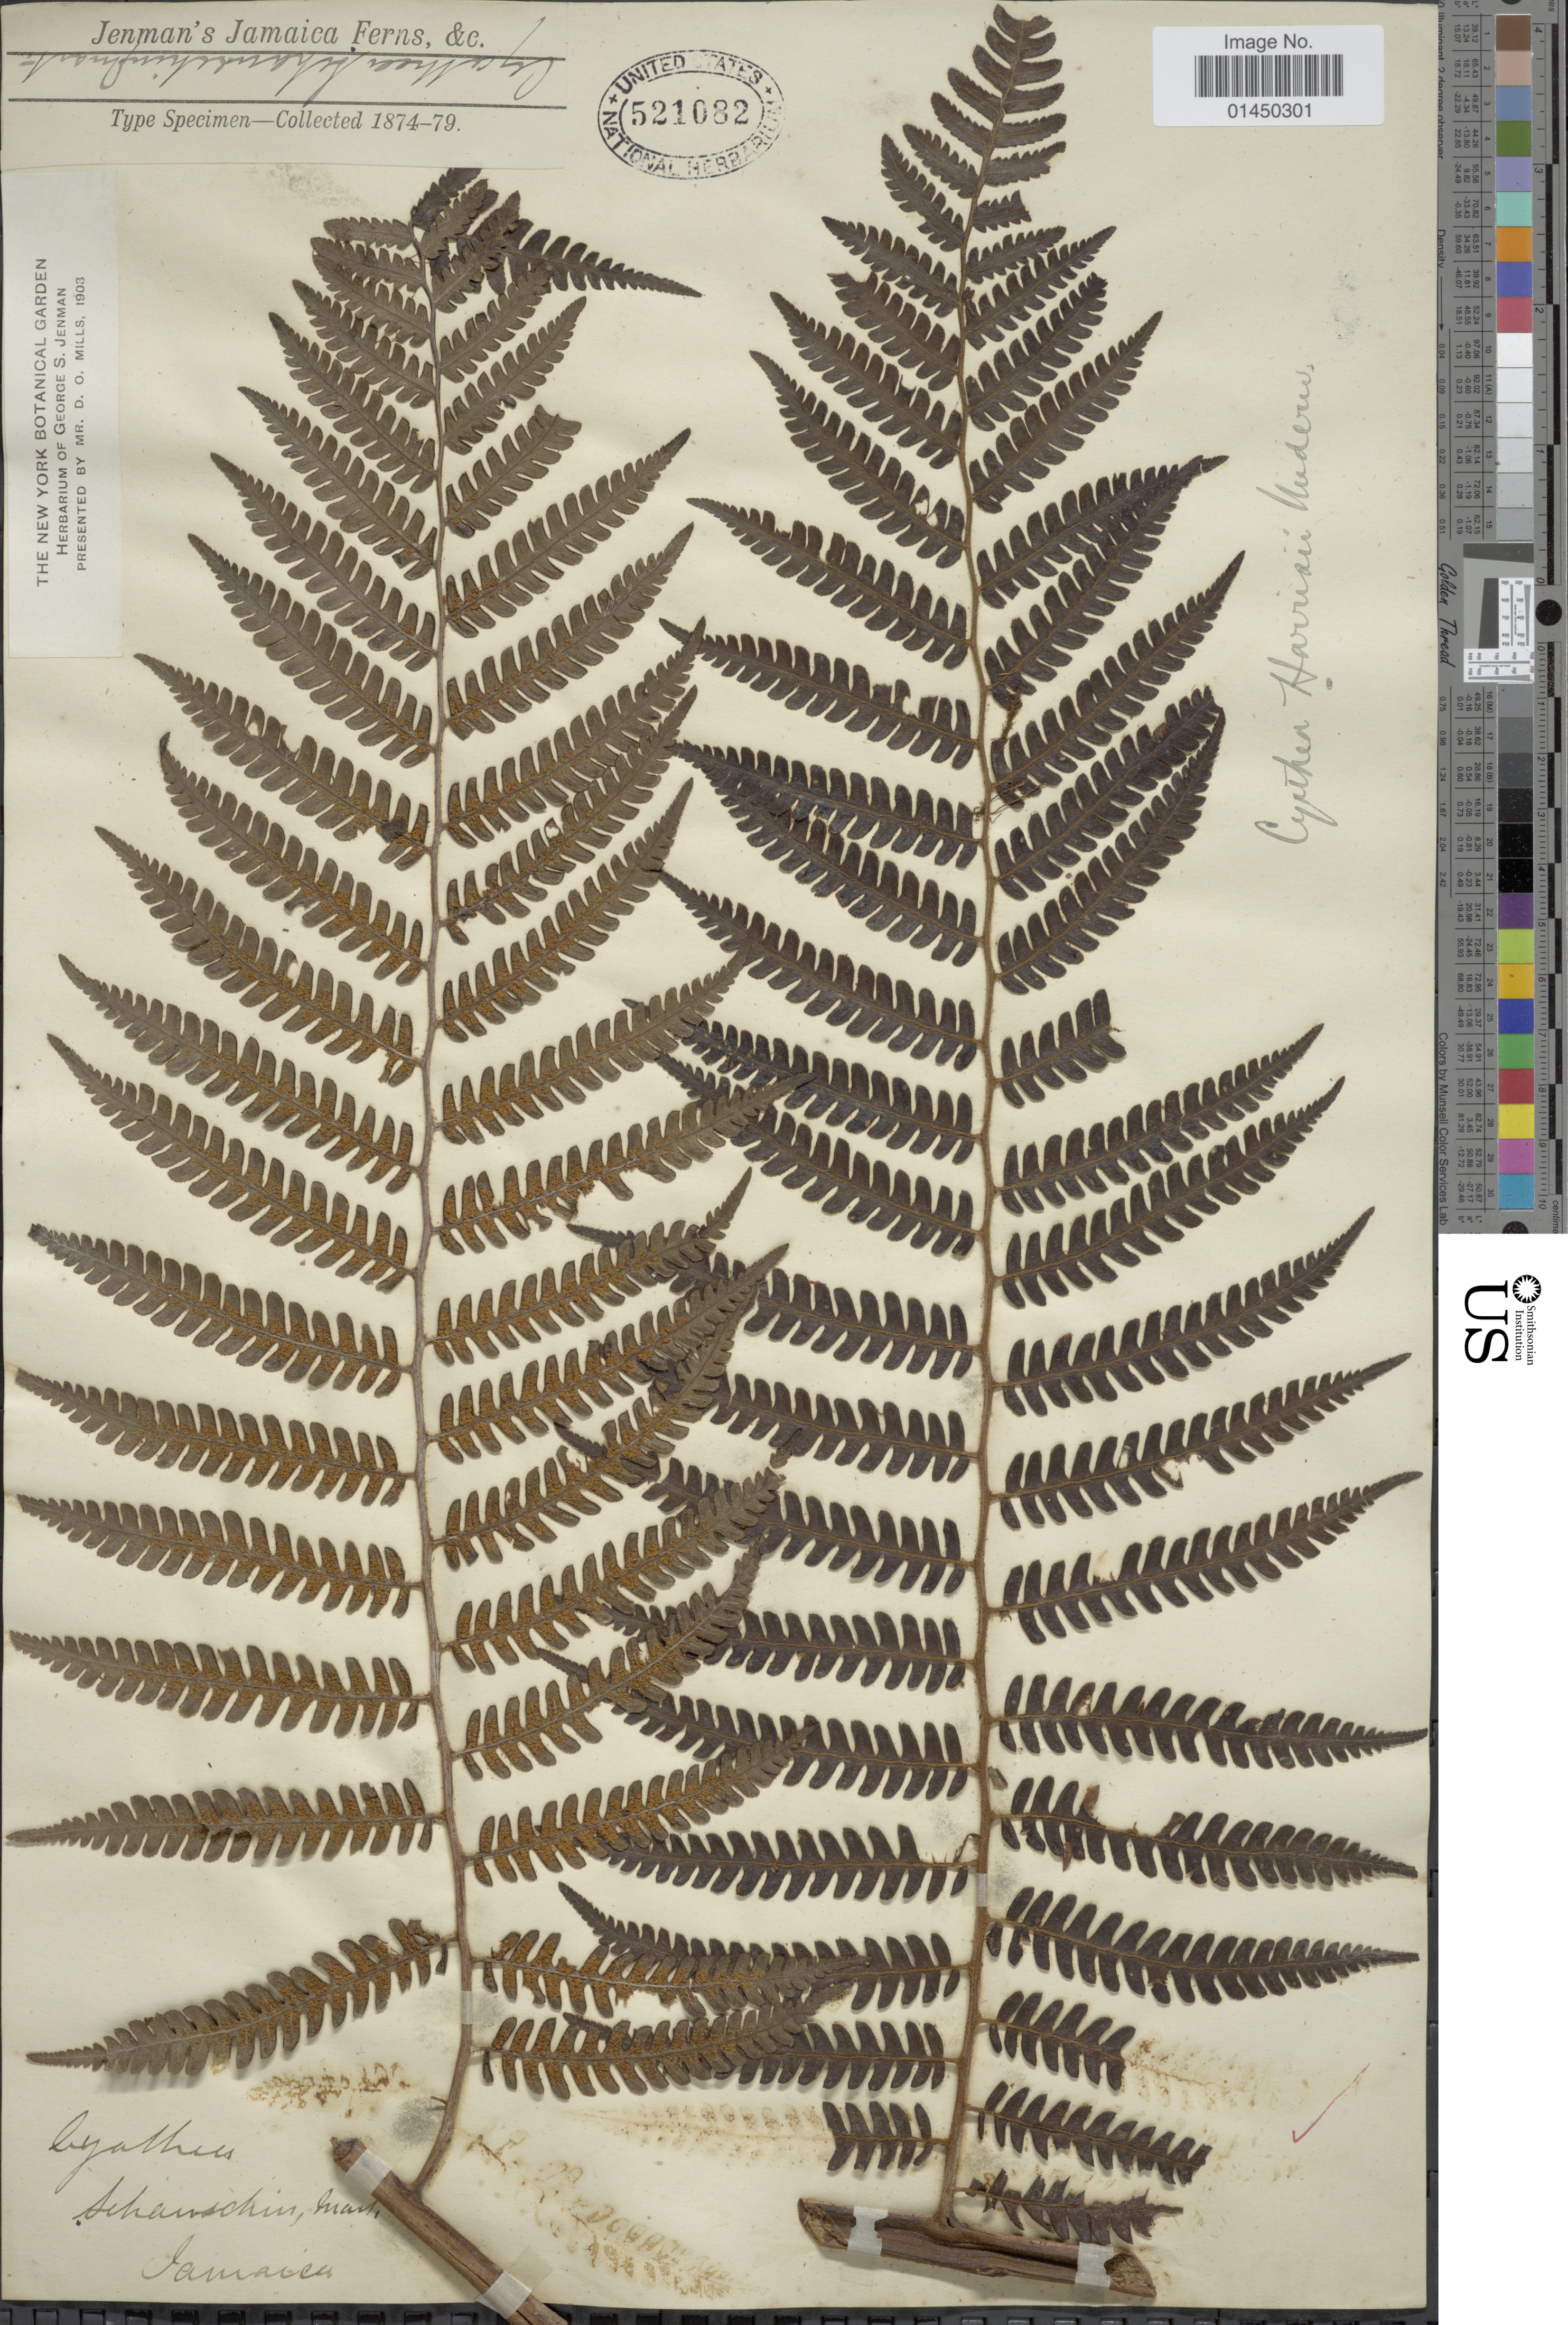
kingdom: Plantae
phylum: Tracheophyta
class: Polypodiopsida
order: Cyatheales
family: Cyatheaceae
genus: Cyathea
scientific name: Cyathea harrisii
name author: Maxon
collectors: G. S. Jenman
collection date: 1874/1879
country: Jamaica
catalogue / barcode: US 521082